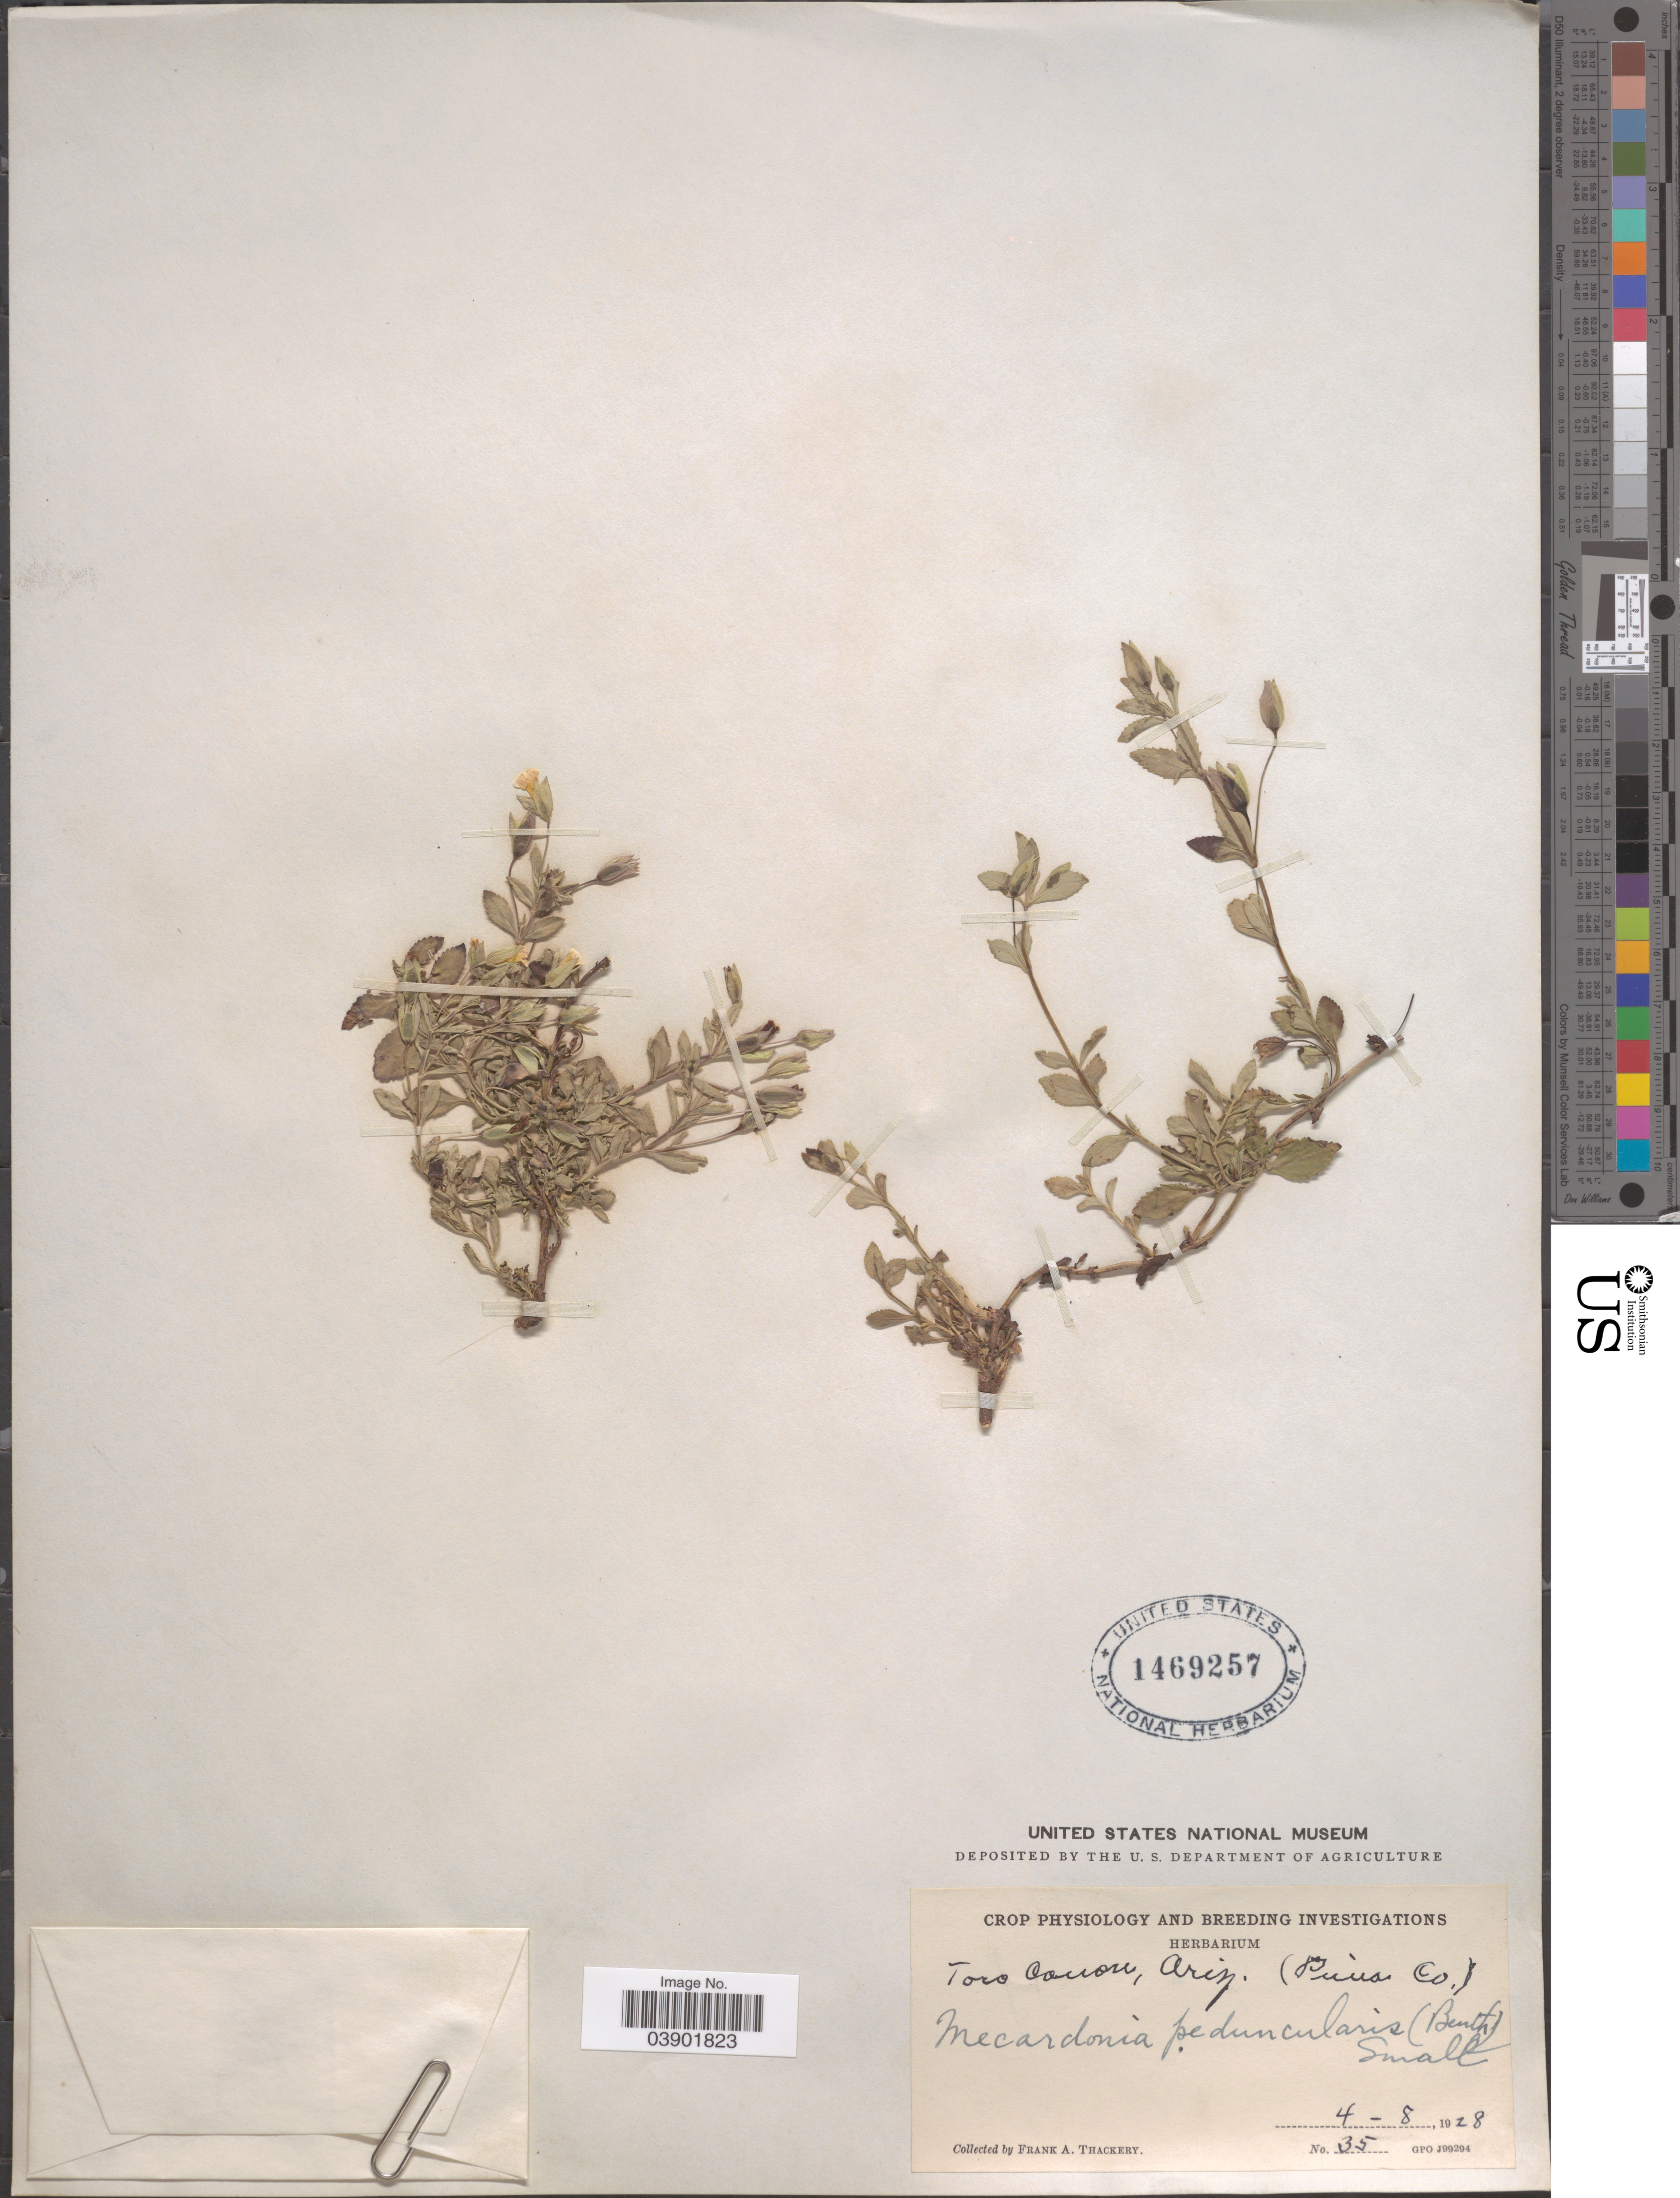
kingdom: Plantae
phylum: Tracheophyta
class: Magnoliopsida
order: Lamiales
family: Plantaginaceae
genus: Bacopa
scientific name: Bacopa procumbens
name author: (Mill.) Greenm.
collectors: F. Thackery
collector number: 35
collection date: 1928-04-08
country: United States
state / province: Arizona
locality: Toro Canon, (Pimas Co.).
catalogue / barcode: US 1469257